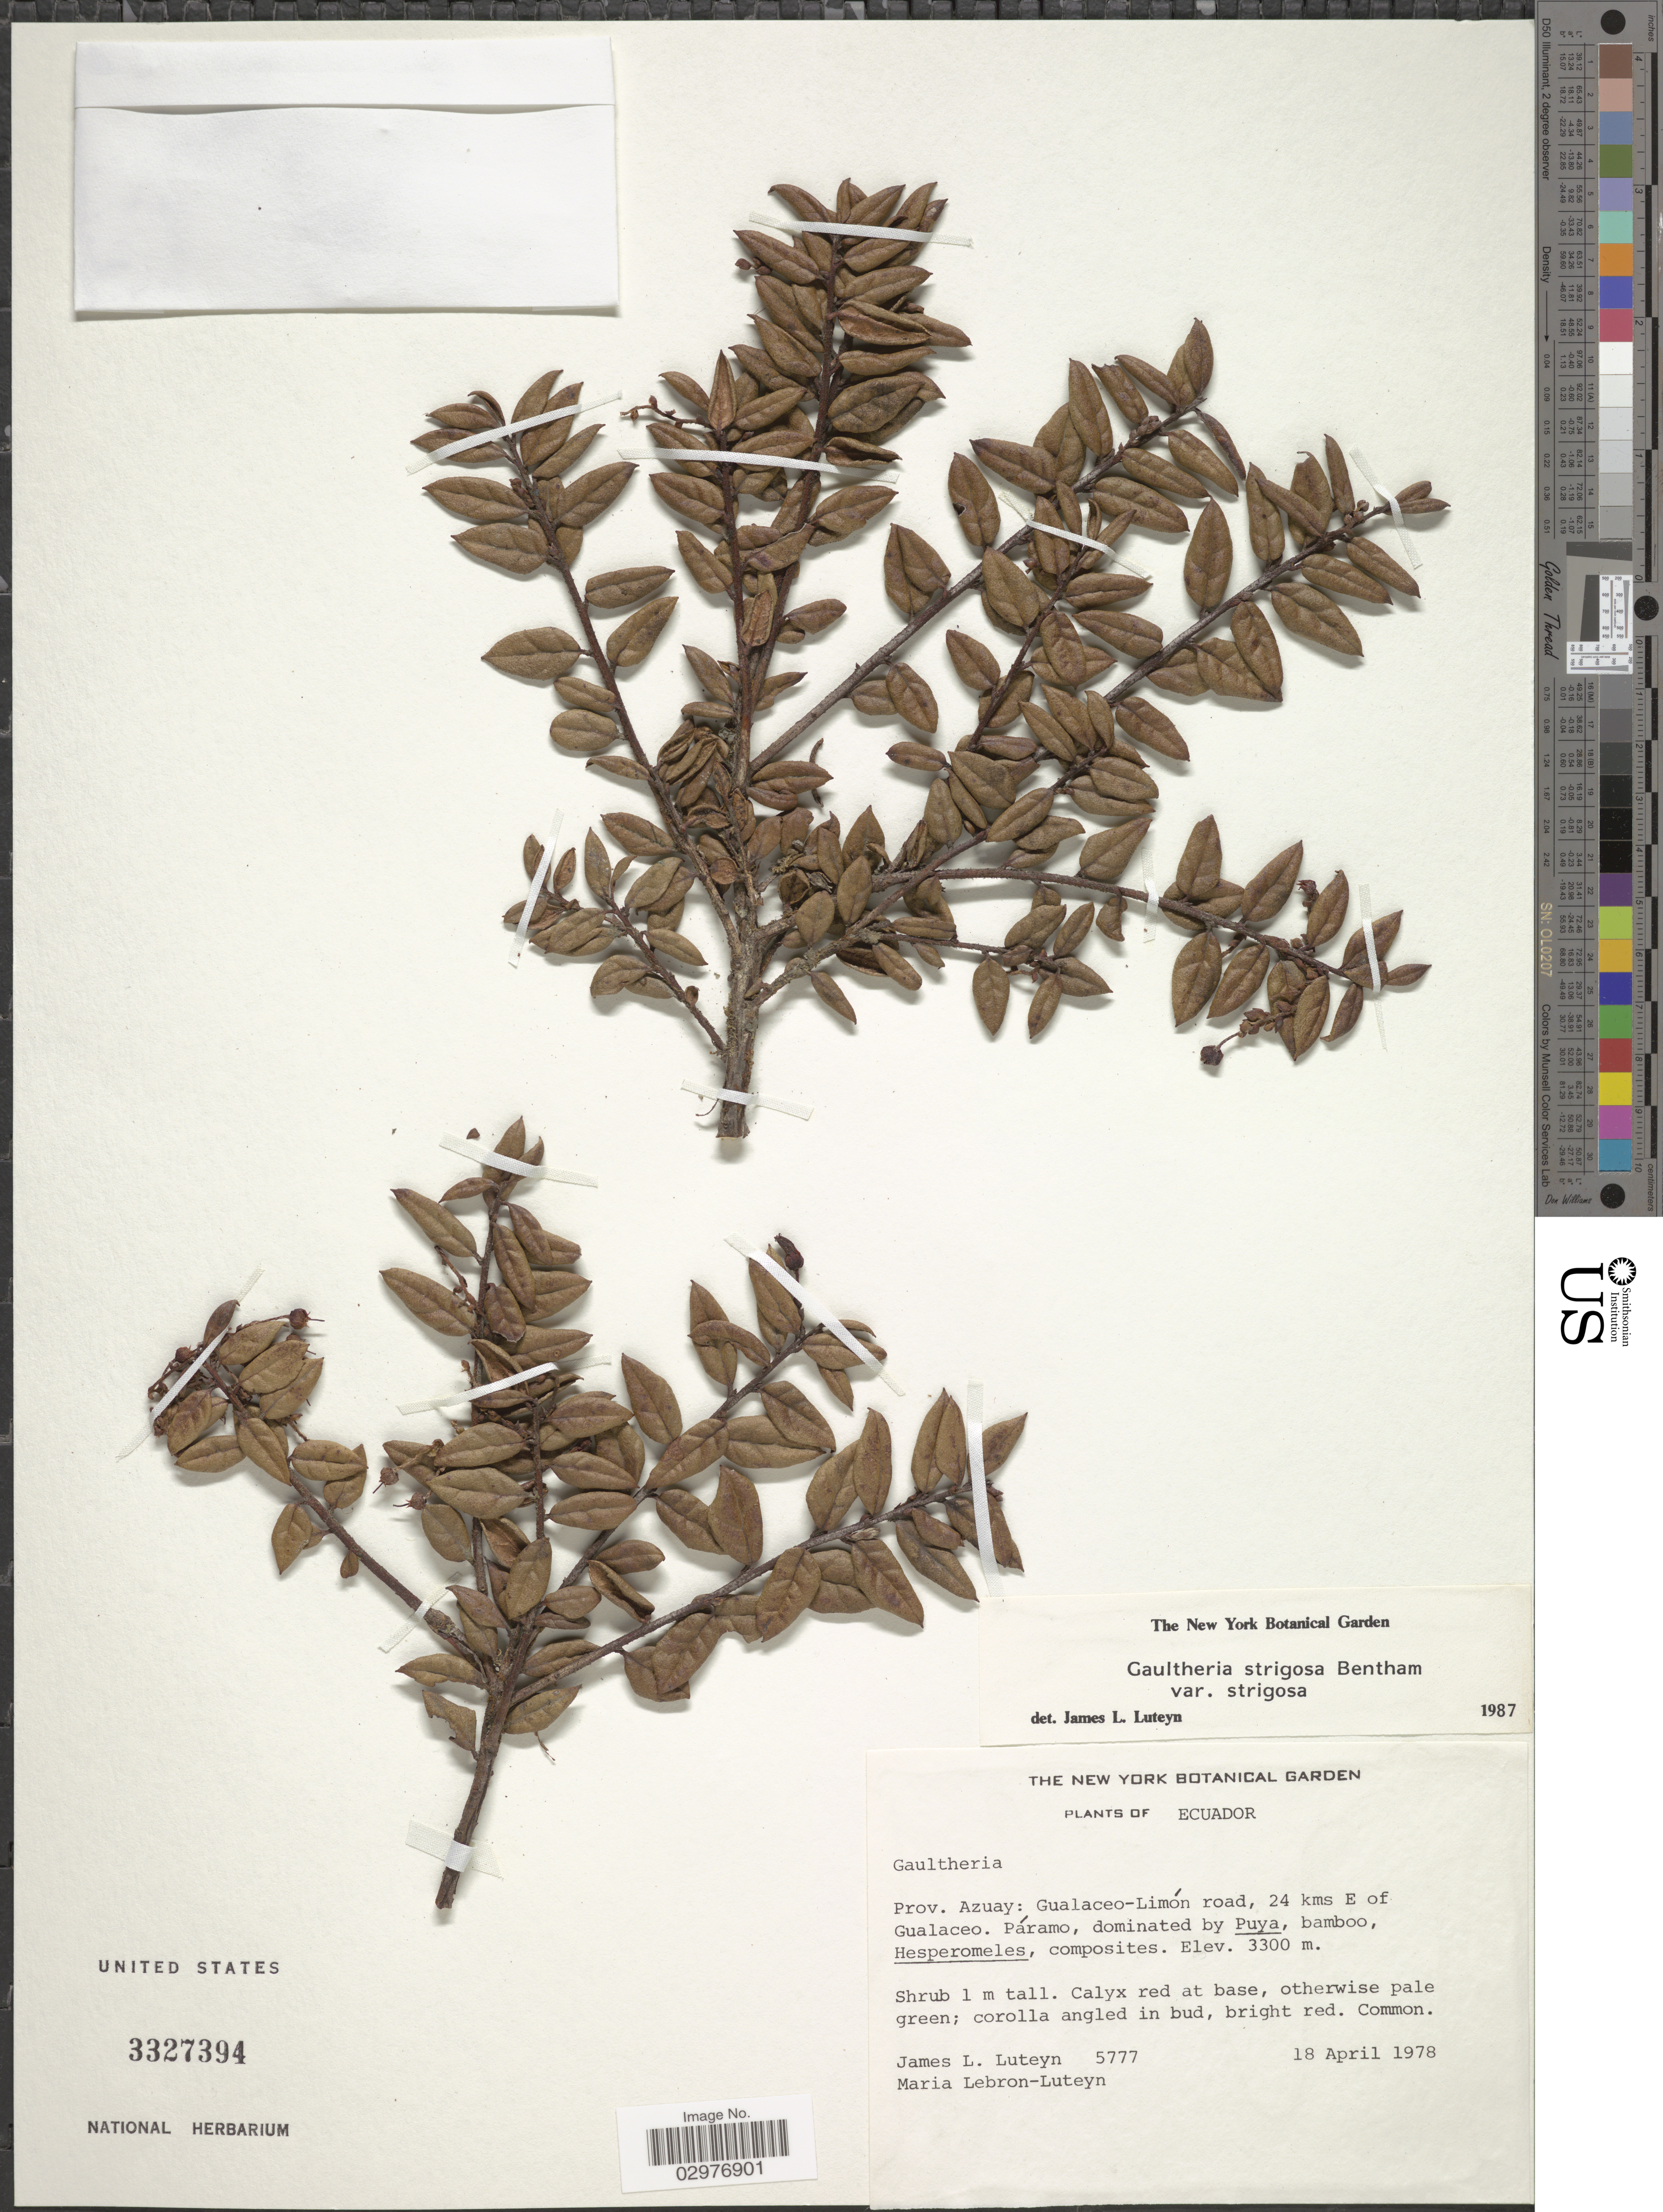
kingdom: Plantae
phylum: Tracheophyta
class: Magnoliopsida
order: Ericales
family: Ericaceae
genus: Gaultheria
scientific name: Gaultheria strigosa var. strigosa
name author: Benth.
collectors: J. L. Luteyn & M. L. Lebrón-Luteyn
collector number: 5777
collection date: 1978-04-18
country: Ecuador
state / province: Azuay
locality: Prov. Azuay: Gualaceo-Limón road, 24 kms E of Gualaceo. Páramo.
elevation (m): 3300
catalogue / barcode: US 3327394